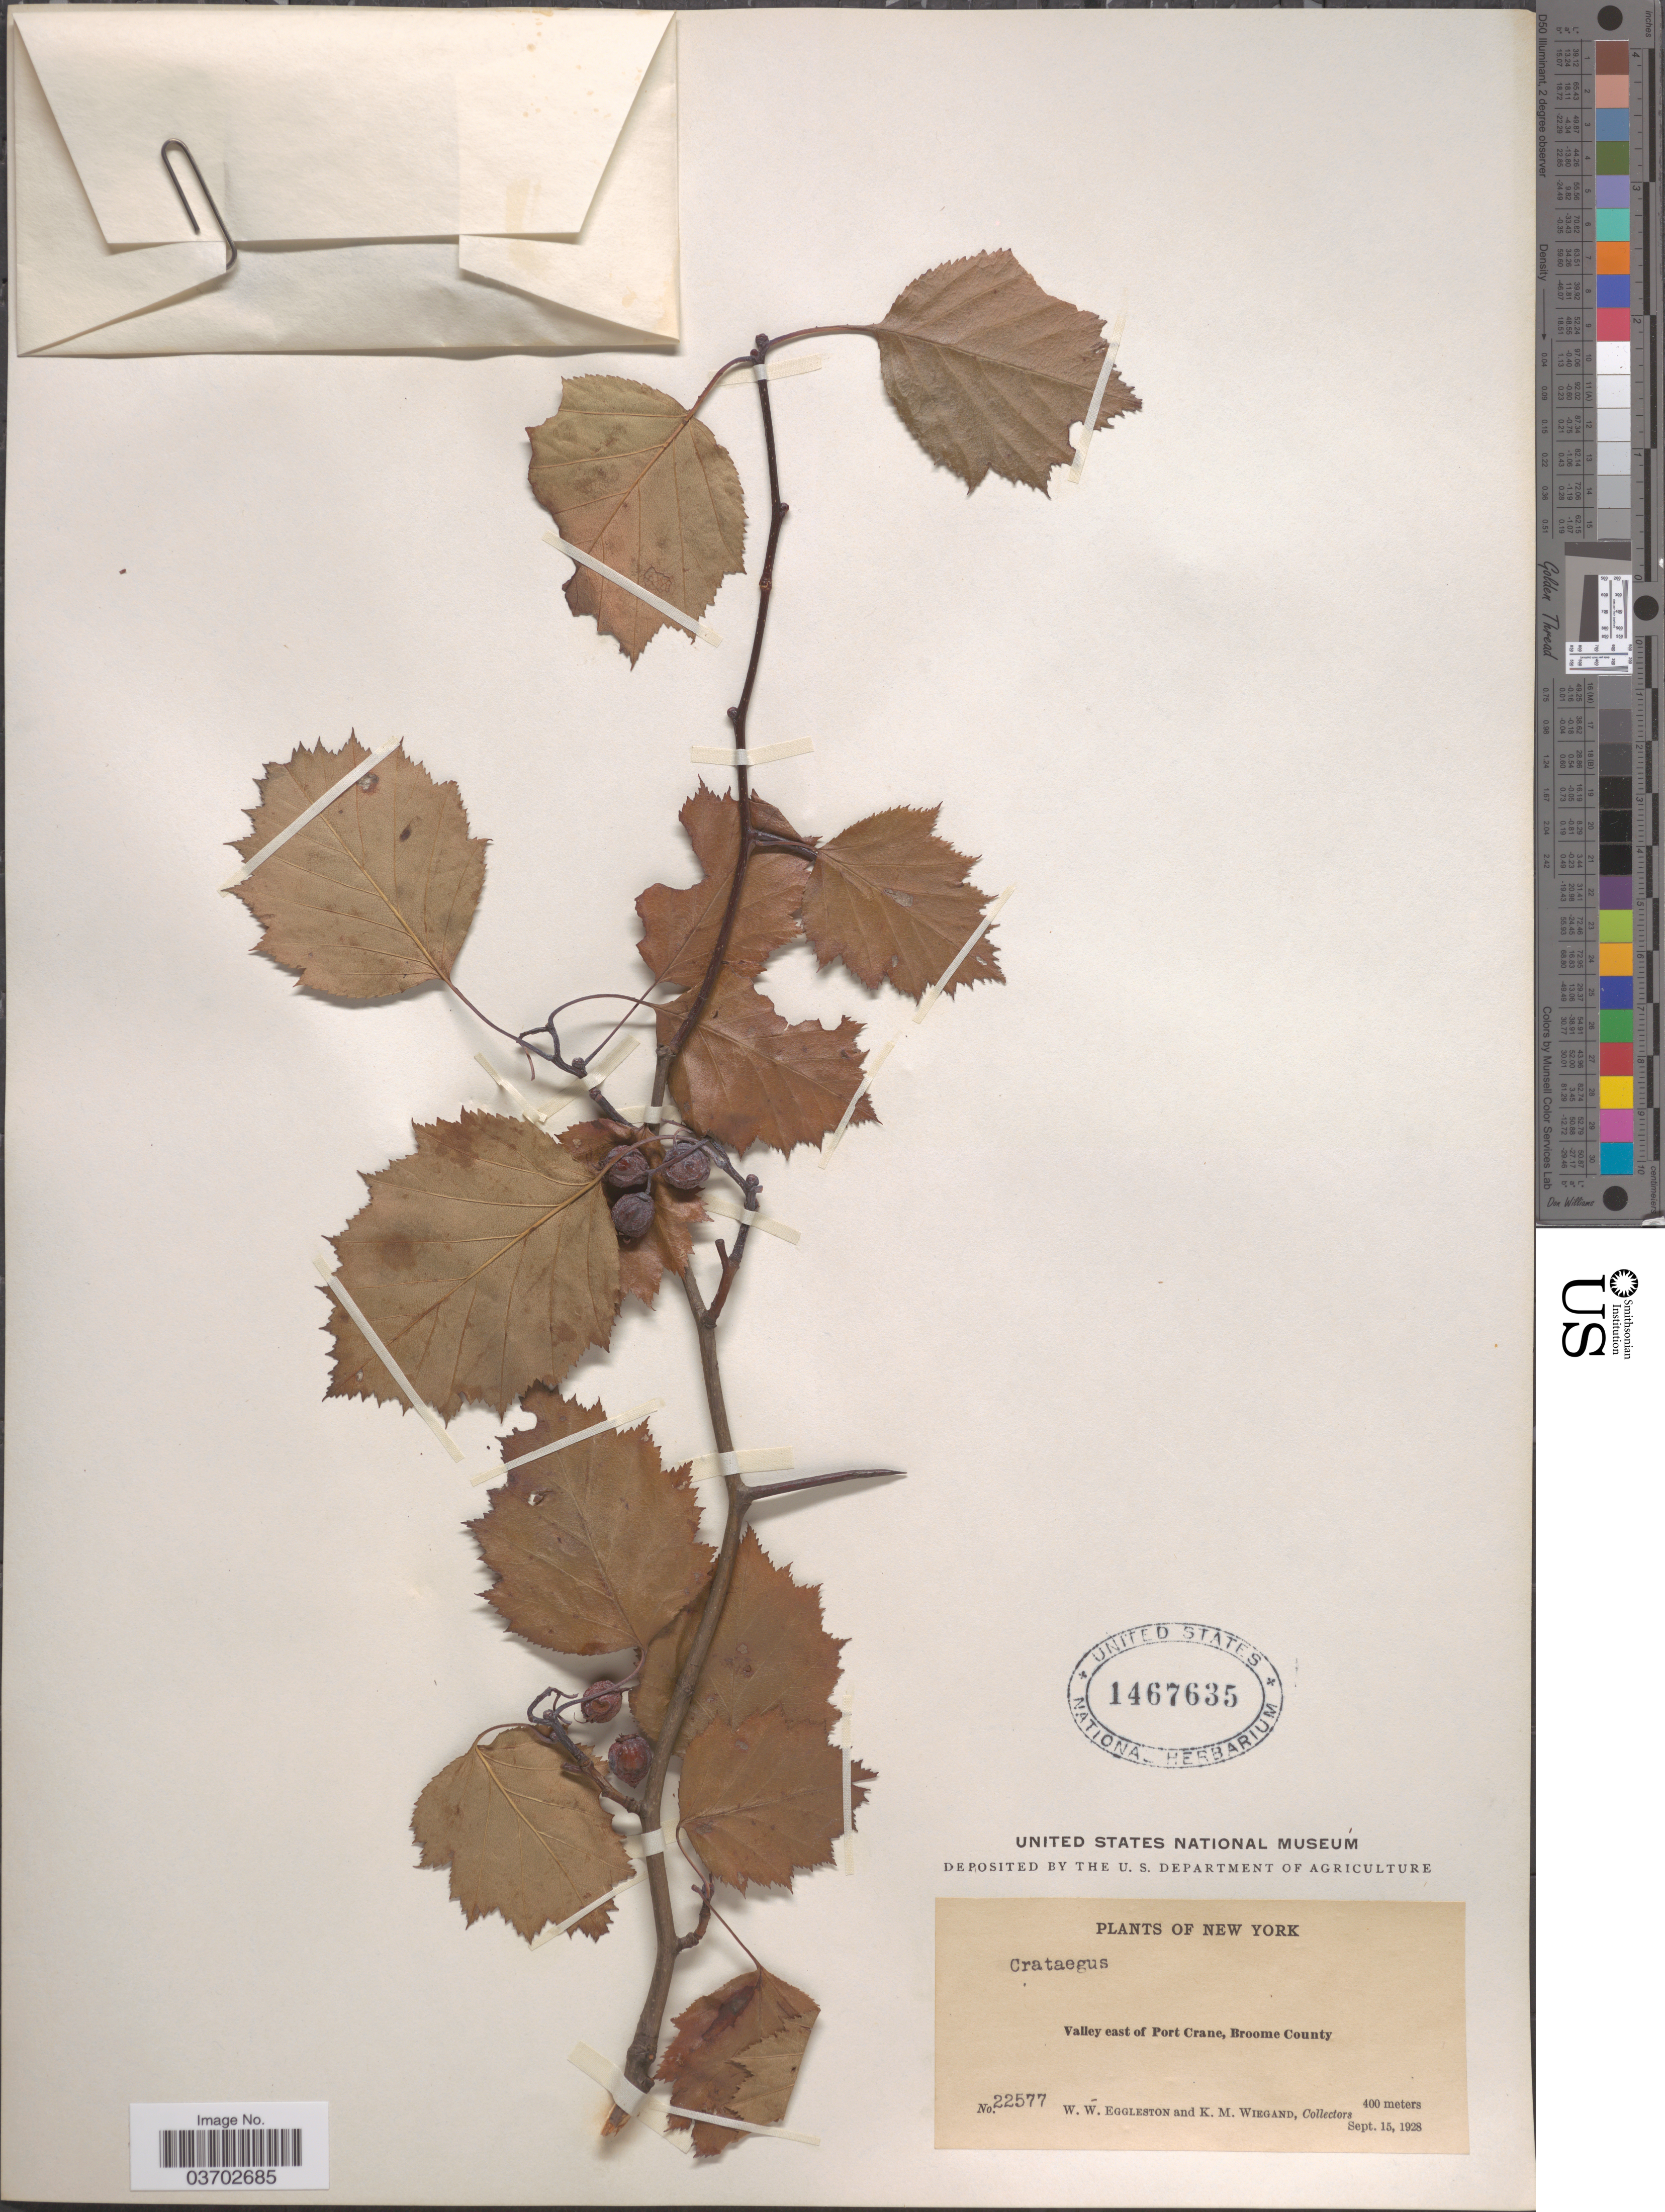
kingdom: Plantae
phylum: Tracheophyta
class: Magnoliopsida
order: Rosales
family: Rosaceae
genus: Crataegus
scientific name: Crataegus sp.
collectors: W. W. Eggleston & K. M. Wiegand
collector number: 22577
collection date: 1928-09-15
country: United States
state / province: New York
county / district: Broome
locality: Valley east of Port Crane, Broome County.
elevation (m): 400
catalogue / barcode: US 1467635